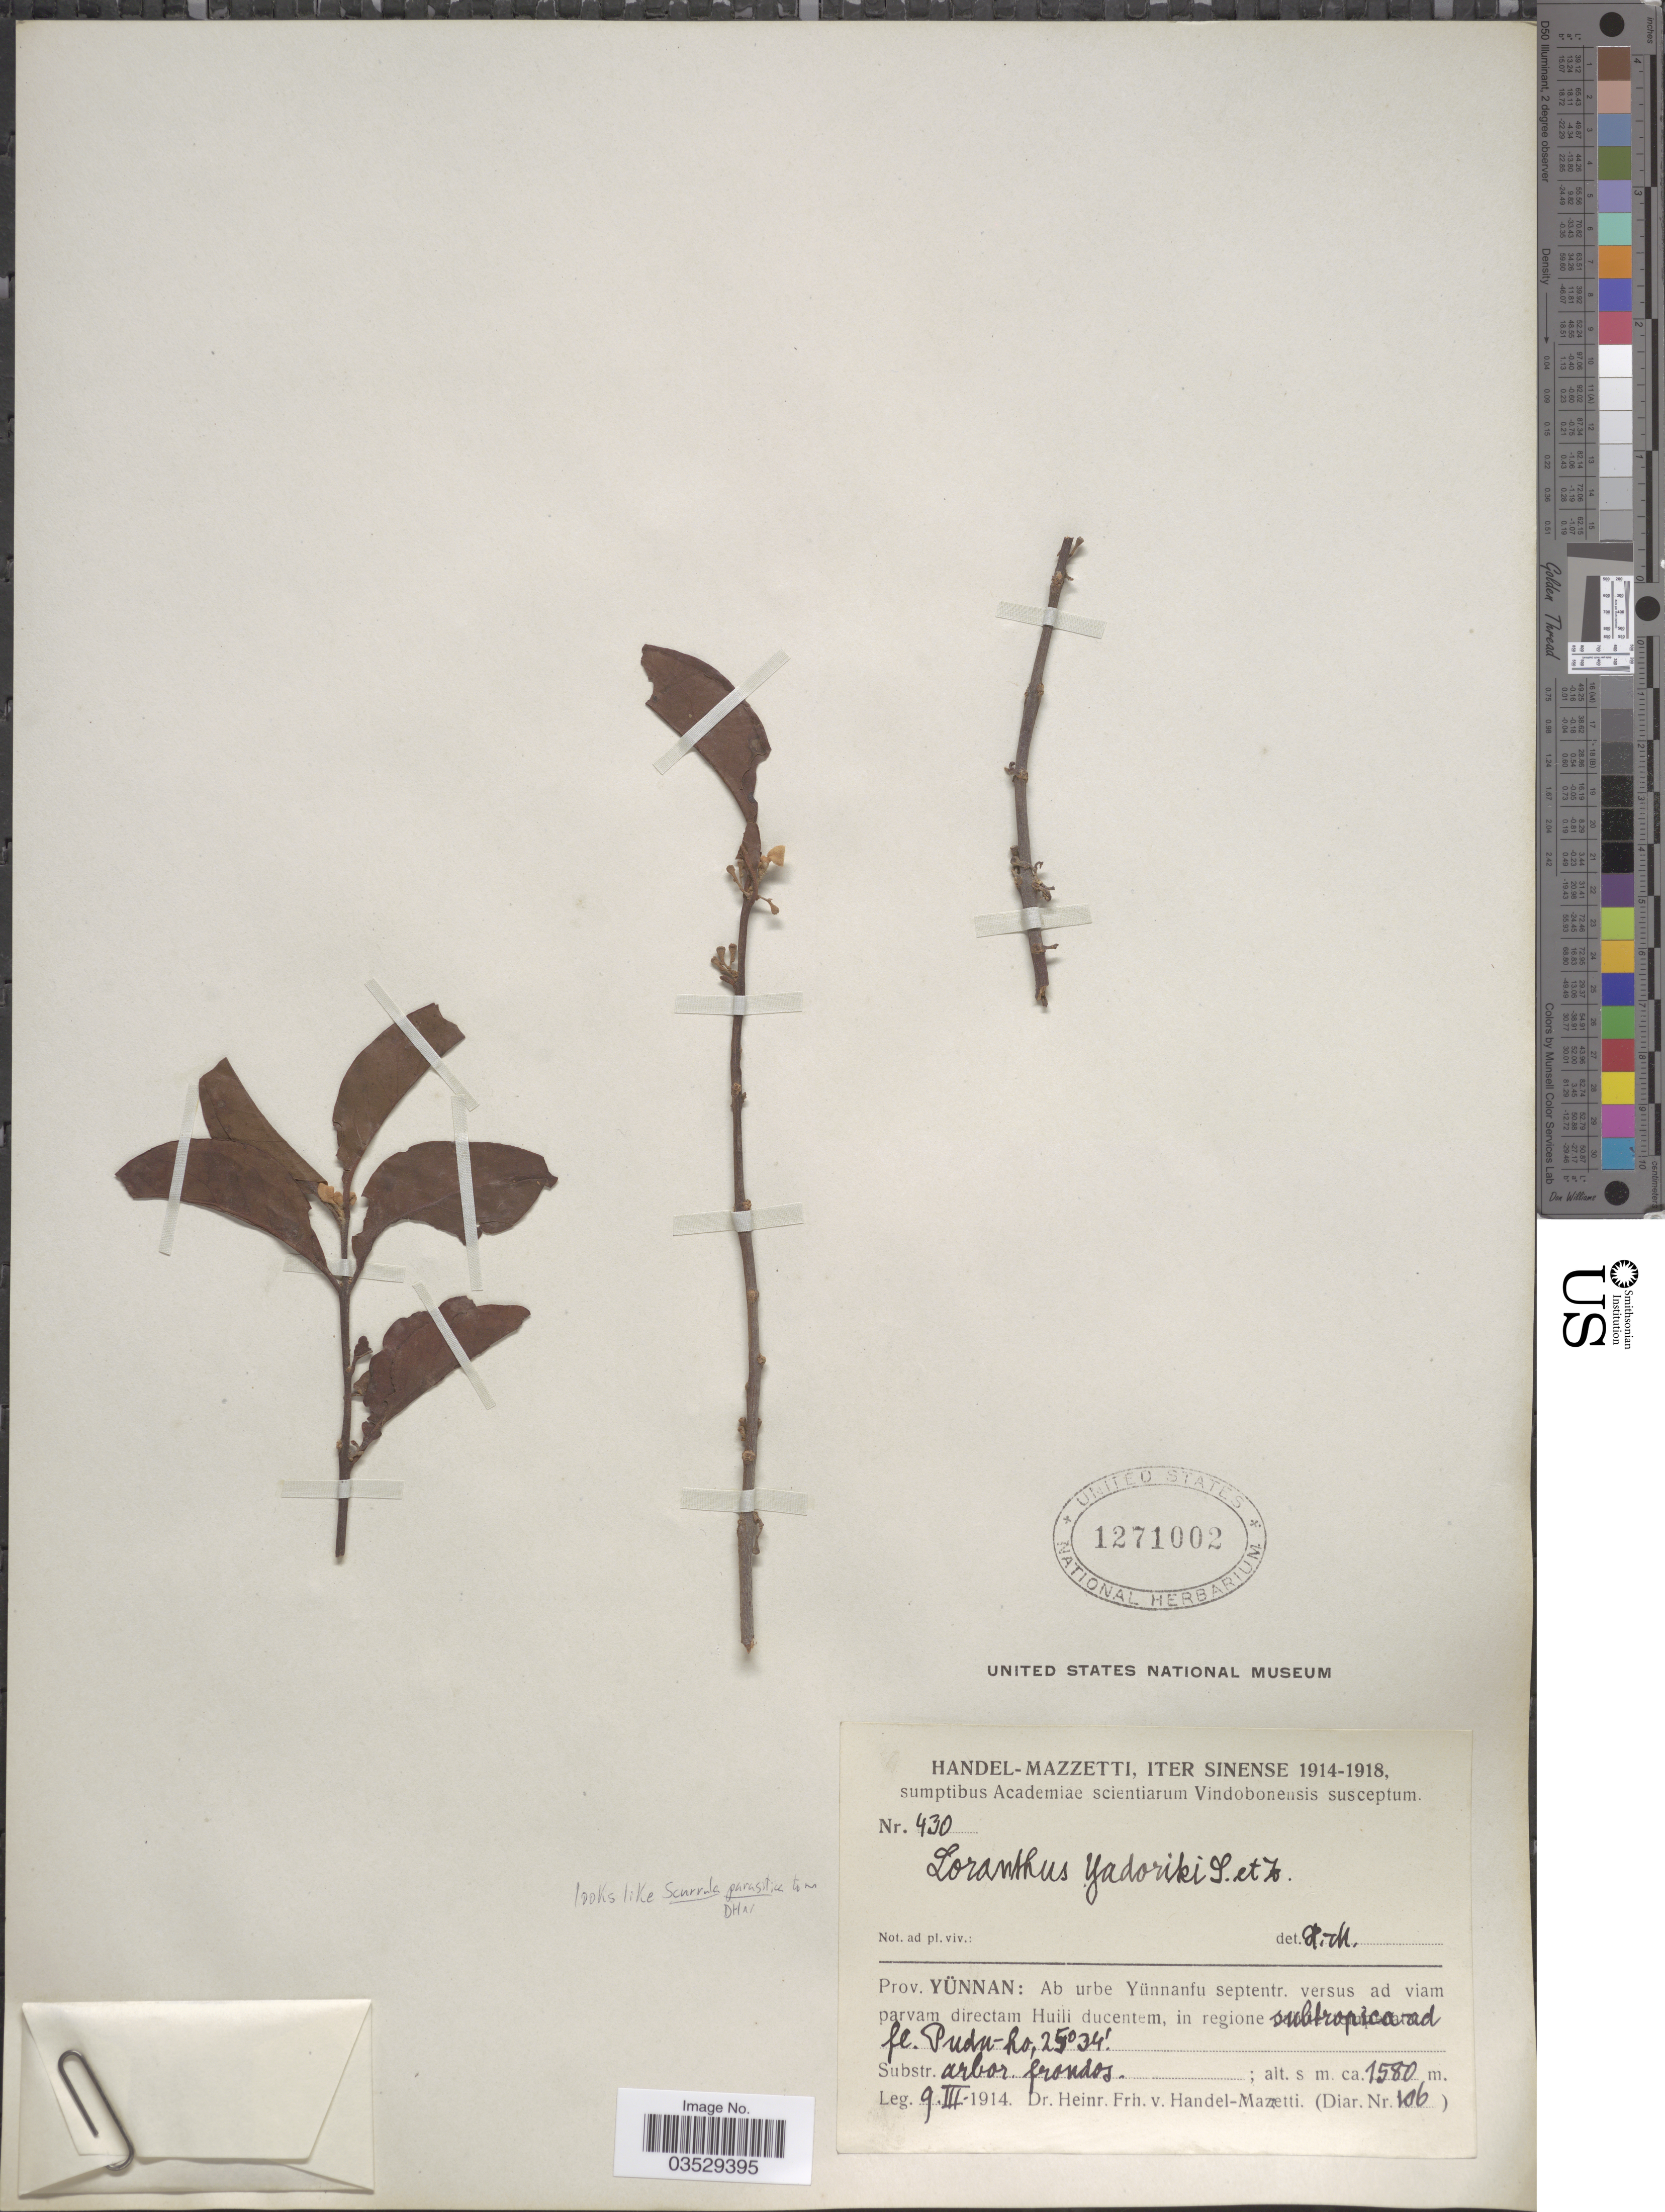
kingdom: Plantae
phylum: Tracheophyta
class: Magnoliopsida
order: Santalales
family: Loranthaceae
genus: Taxillus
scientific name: Taxillus yadoriki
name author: (Maxim.) Danser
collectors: H. Handel-Mazzetti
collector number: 430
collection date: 1914-03-09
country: China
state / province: Yunnan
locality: Ab urbe Yünnanfu septentr. versus ad viam parvam directam Huili ducentem, in regione subtropica ad fl. Pudu-ho.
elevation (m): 1580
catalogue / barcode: US 1271002